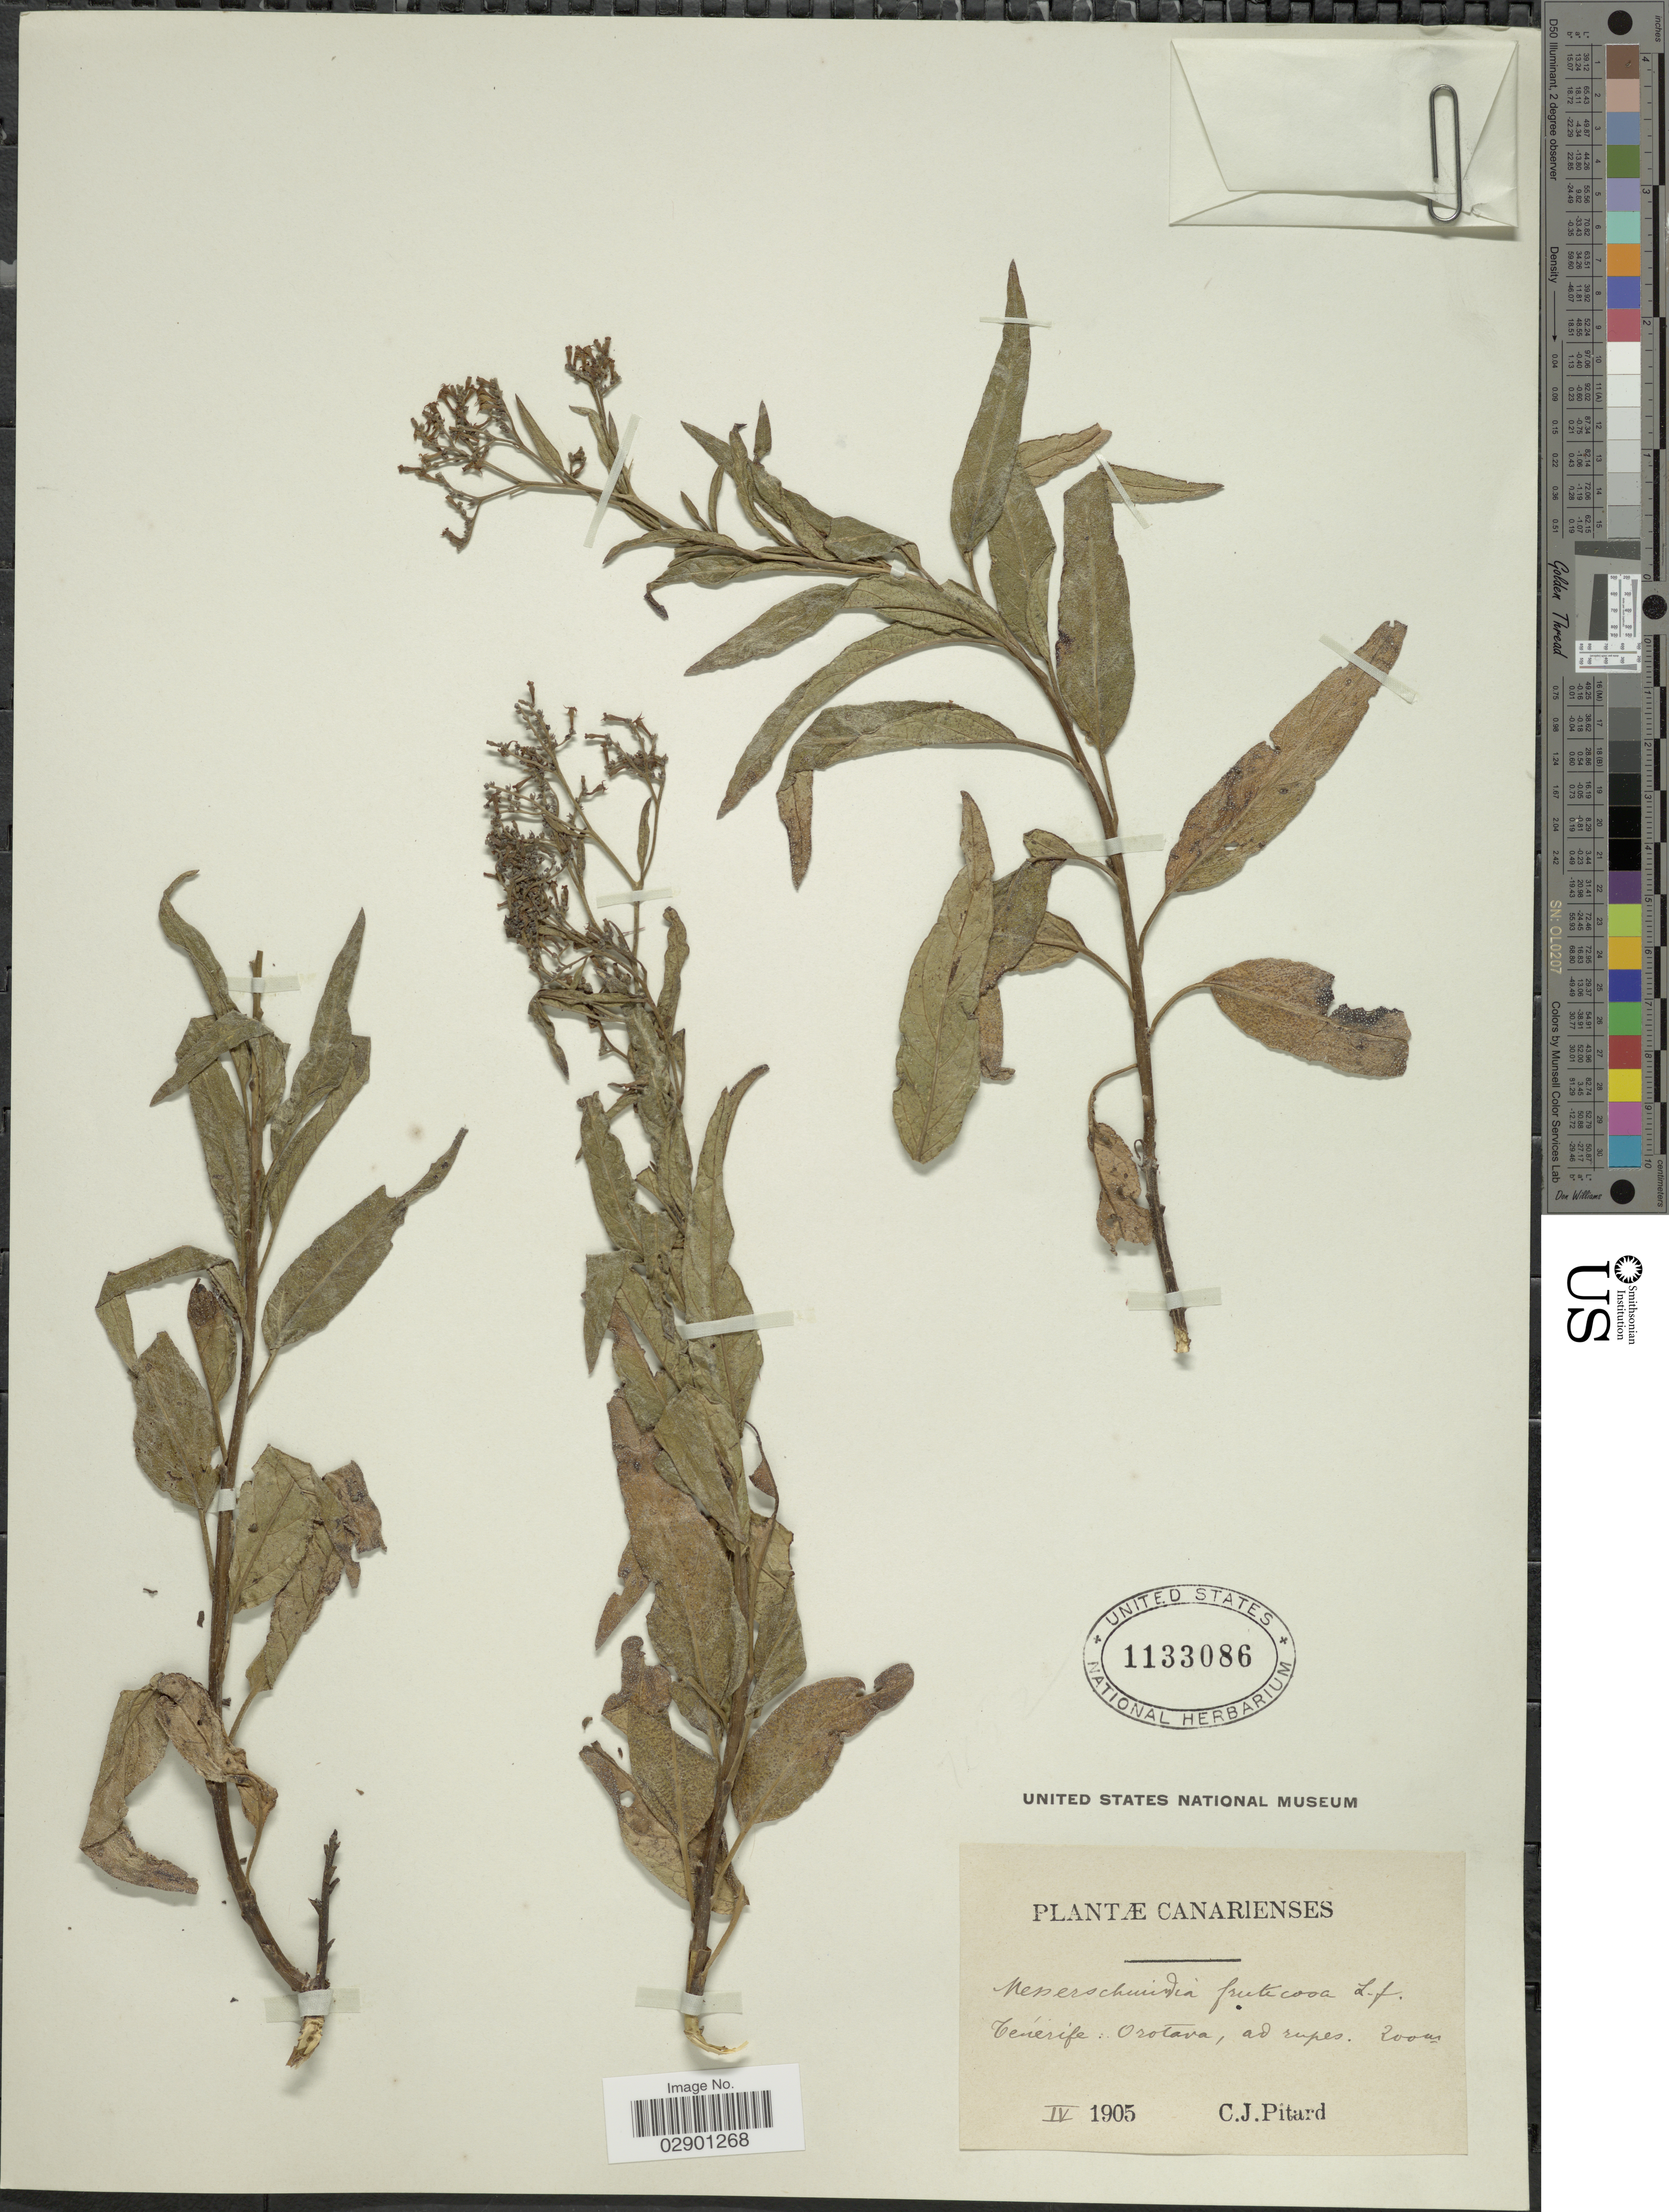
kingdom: Plantae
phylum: Tracheophyta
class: Magnoliopsida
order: Boraginales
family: Heliotropiaceae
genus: Heliotropium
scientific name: Heliotropium fruticosum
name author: L.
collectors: C. Pitard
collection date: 1905-04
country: Spain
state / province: Canarias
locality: Tenérife: Orotava, ad. rupes.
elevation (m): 200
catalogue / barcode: US 1133086